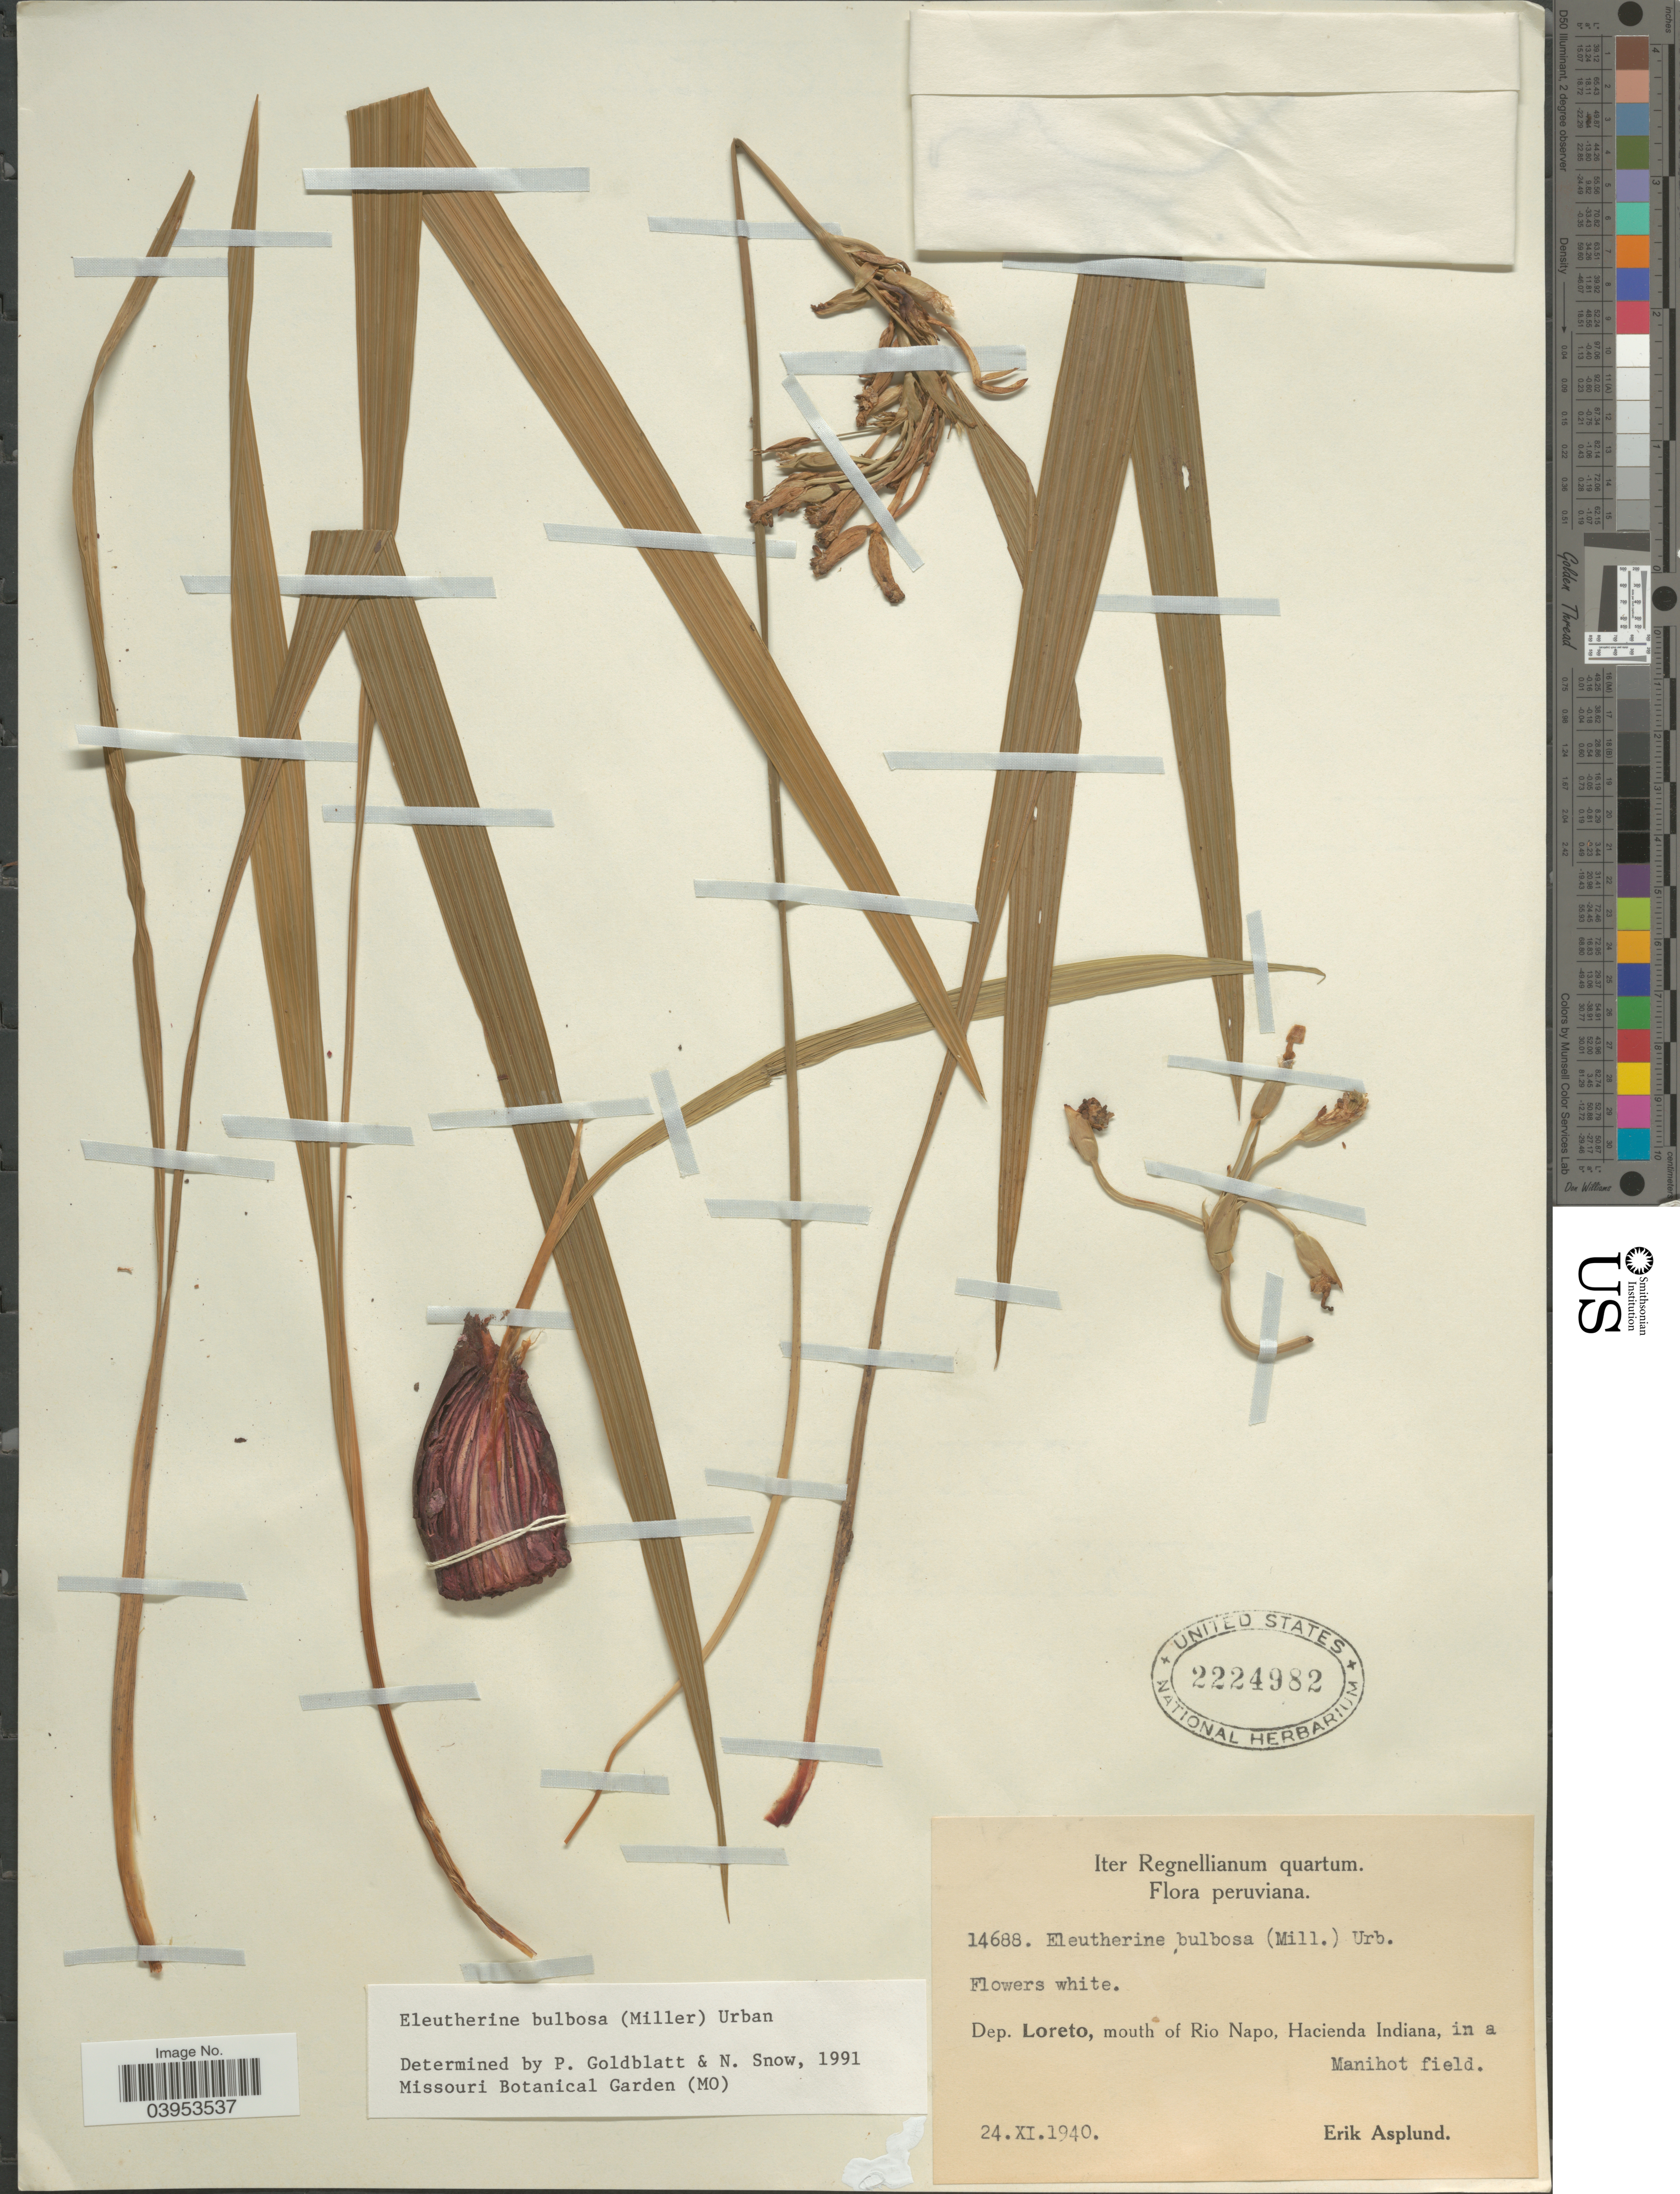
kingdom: Plantae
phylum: Tracheophyta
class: Liliopsida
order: Asparagales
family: Iridaceae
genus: Eleutherine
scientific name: Eleutherine bulbosa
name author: (Mill.) Urb.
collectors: E. Asplund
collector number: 14688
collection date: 1940-11-24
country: Peru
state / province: Loreto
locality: Dep. Loreto, mouth of Rio Napo, Hacienda Indiana, in a Manihot field.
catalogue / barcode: US 2224982